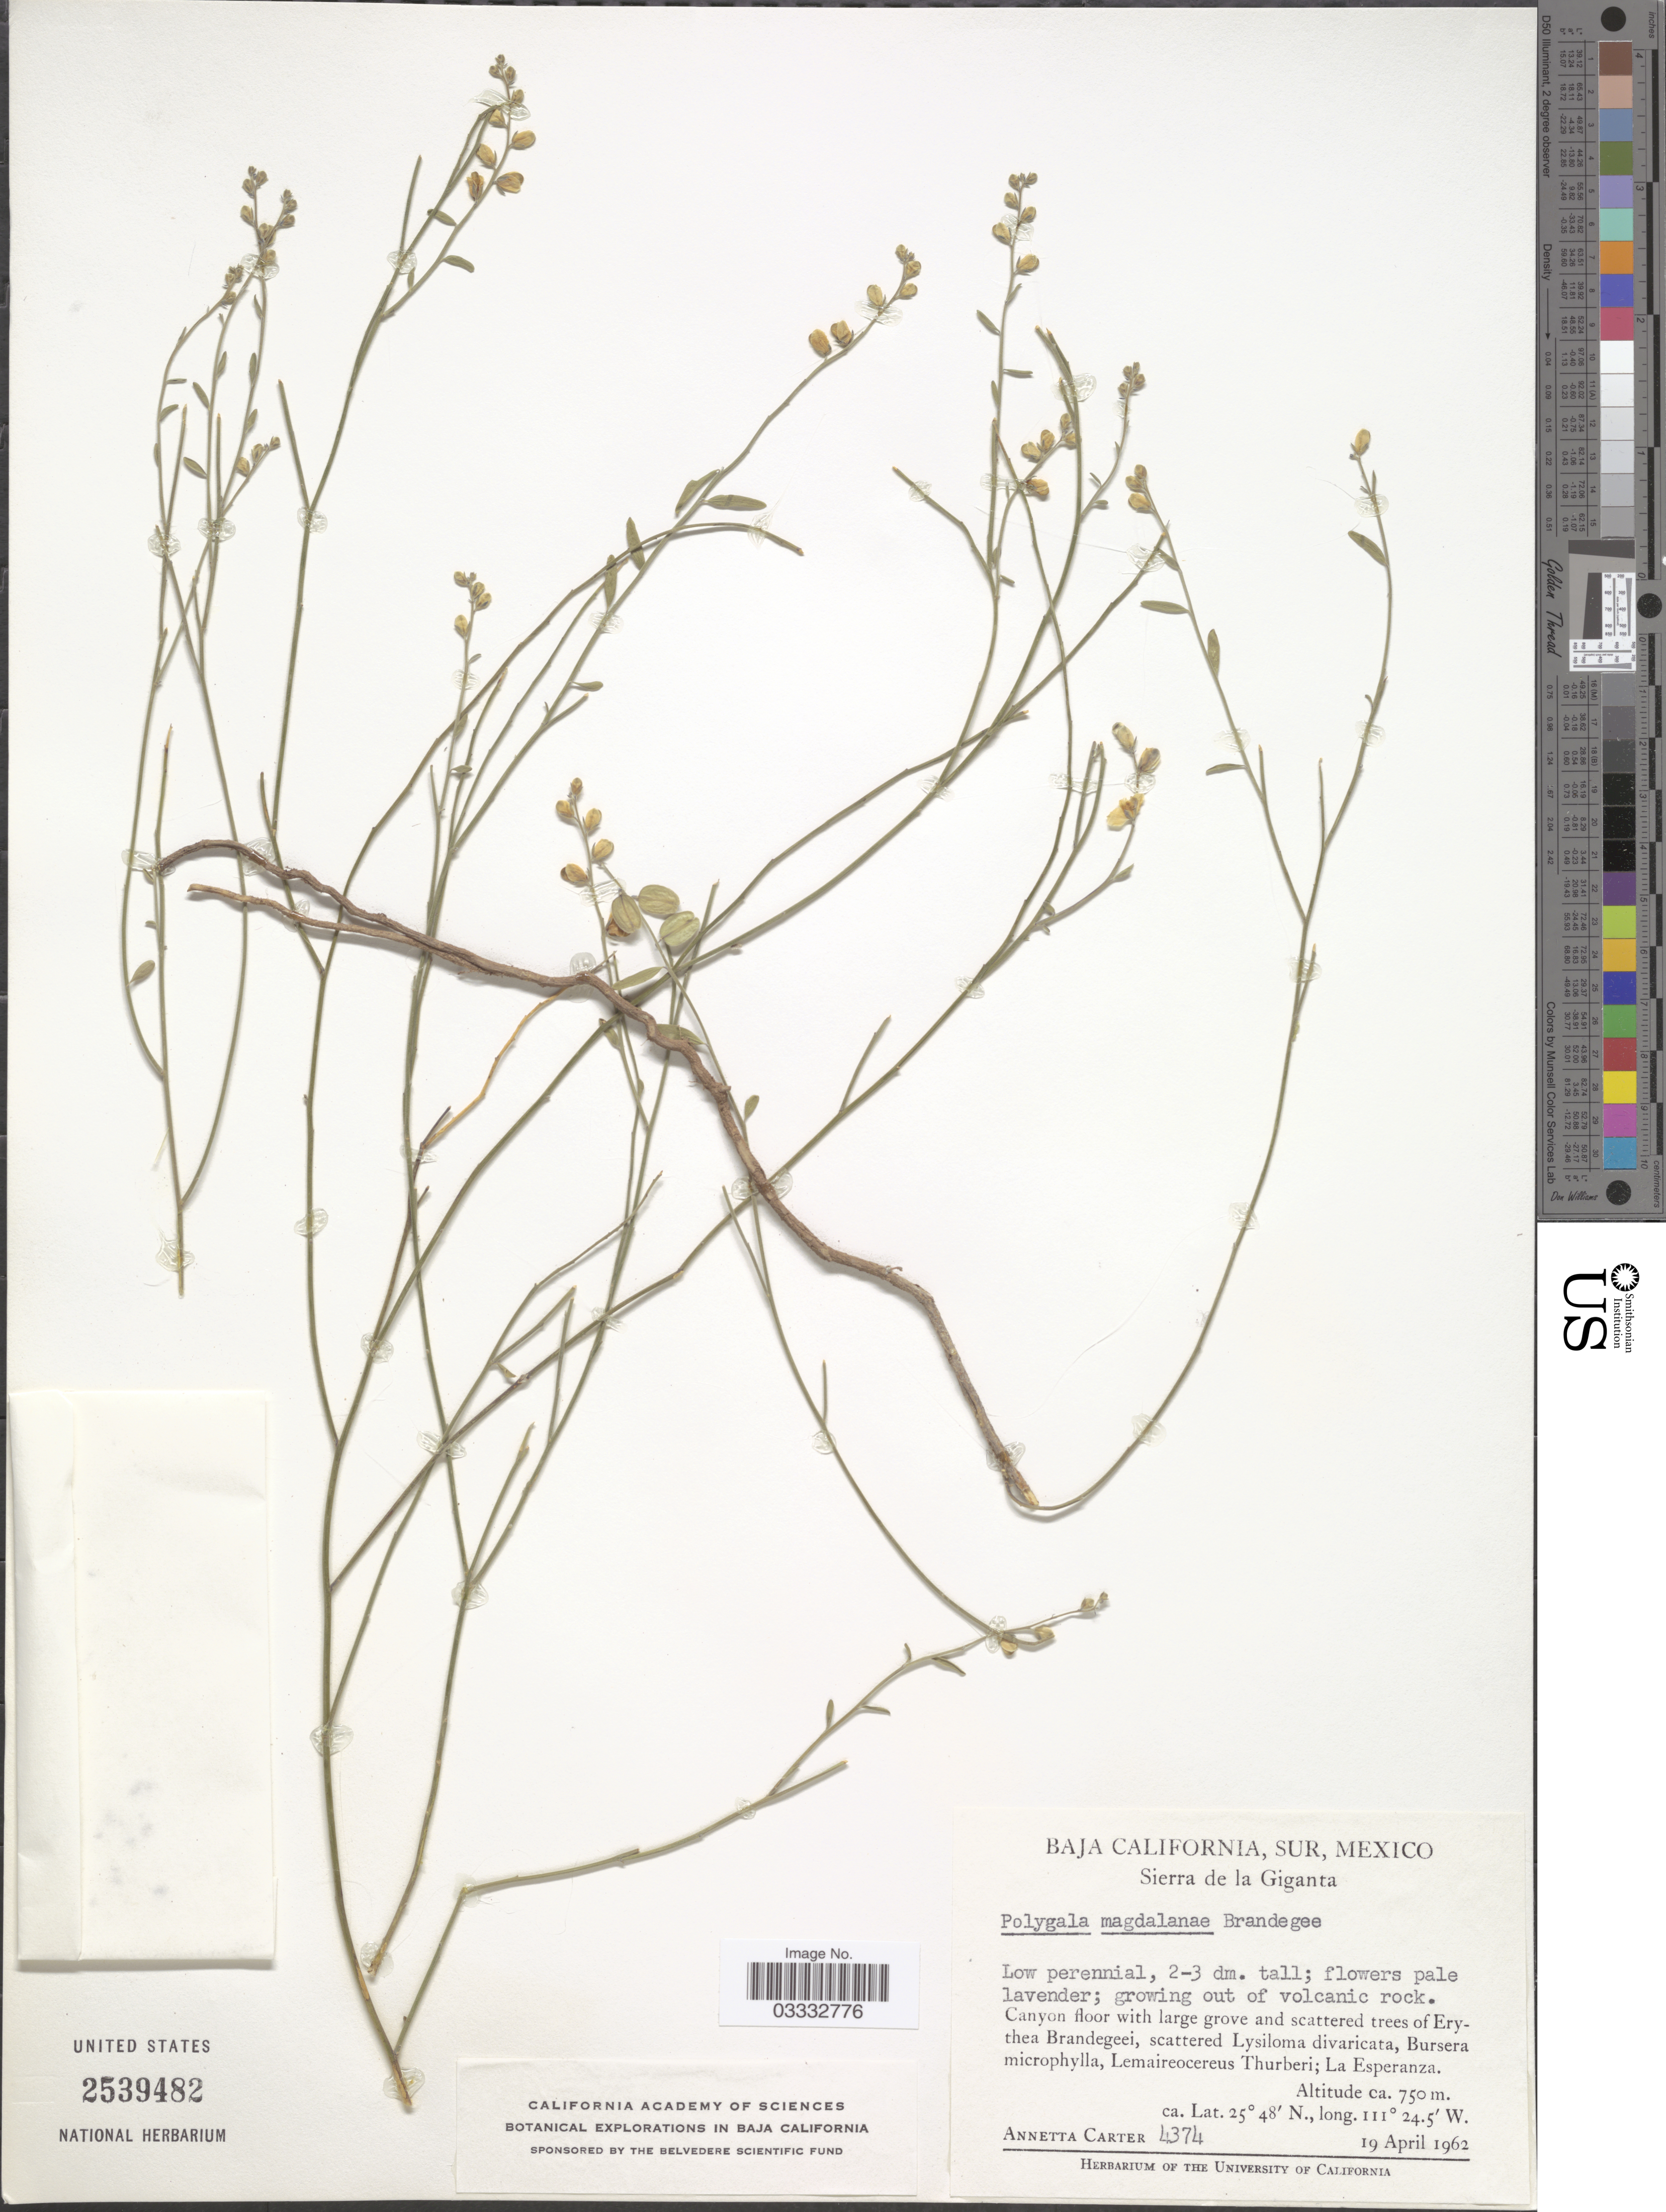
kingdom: Plantae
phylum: Tracheophyta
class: Magnoliopsida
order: Fabales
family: Polygalaceae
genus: Polygala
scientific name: Polygala magdalenae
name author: Brandegee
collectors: A. Carter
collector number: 4374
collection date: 1962-04-19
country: Mexico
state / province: Baja California Sur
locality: Sierra de la Giganta. La Esperanza.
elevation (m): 750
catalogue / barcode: US 2539482